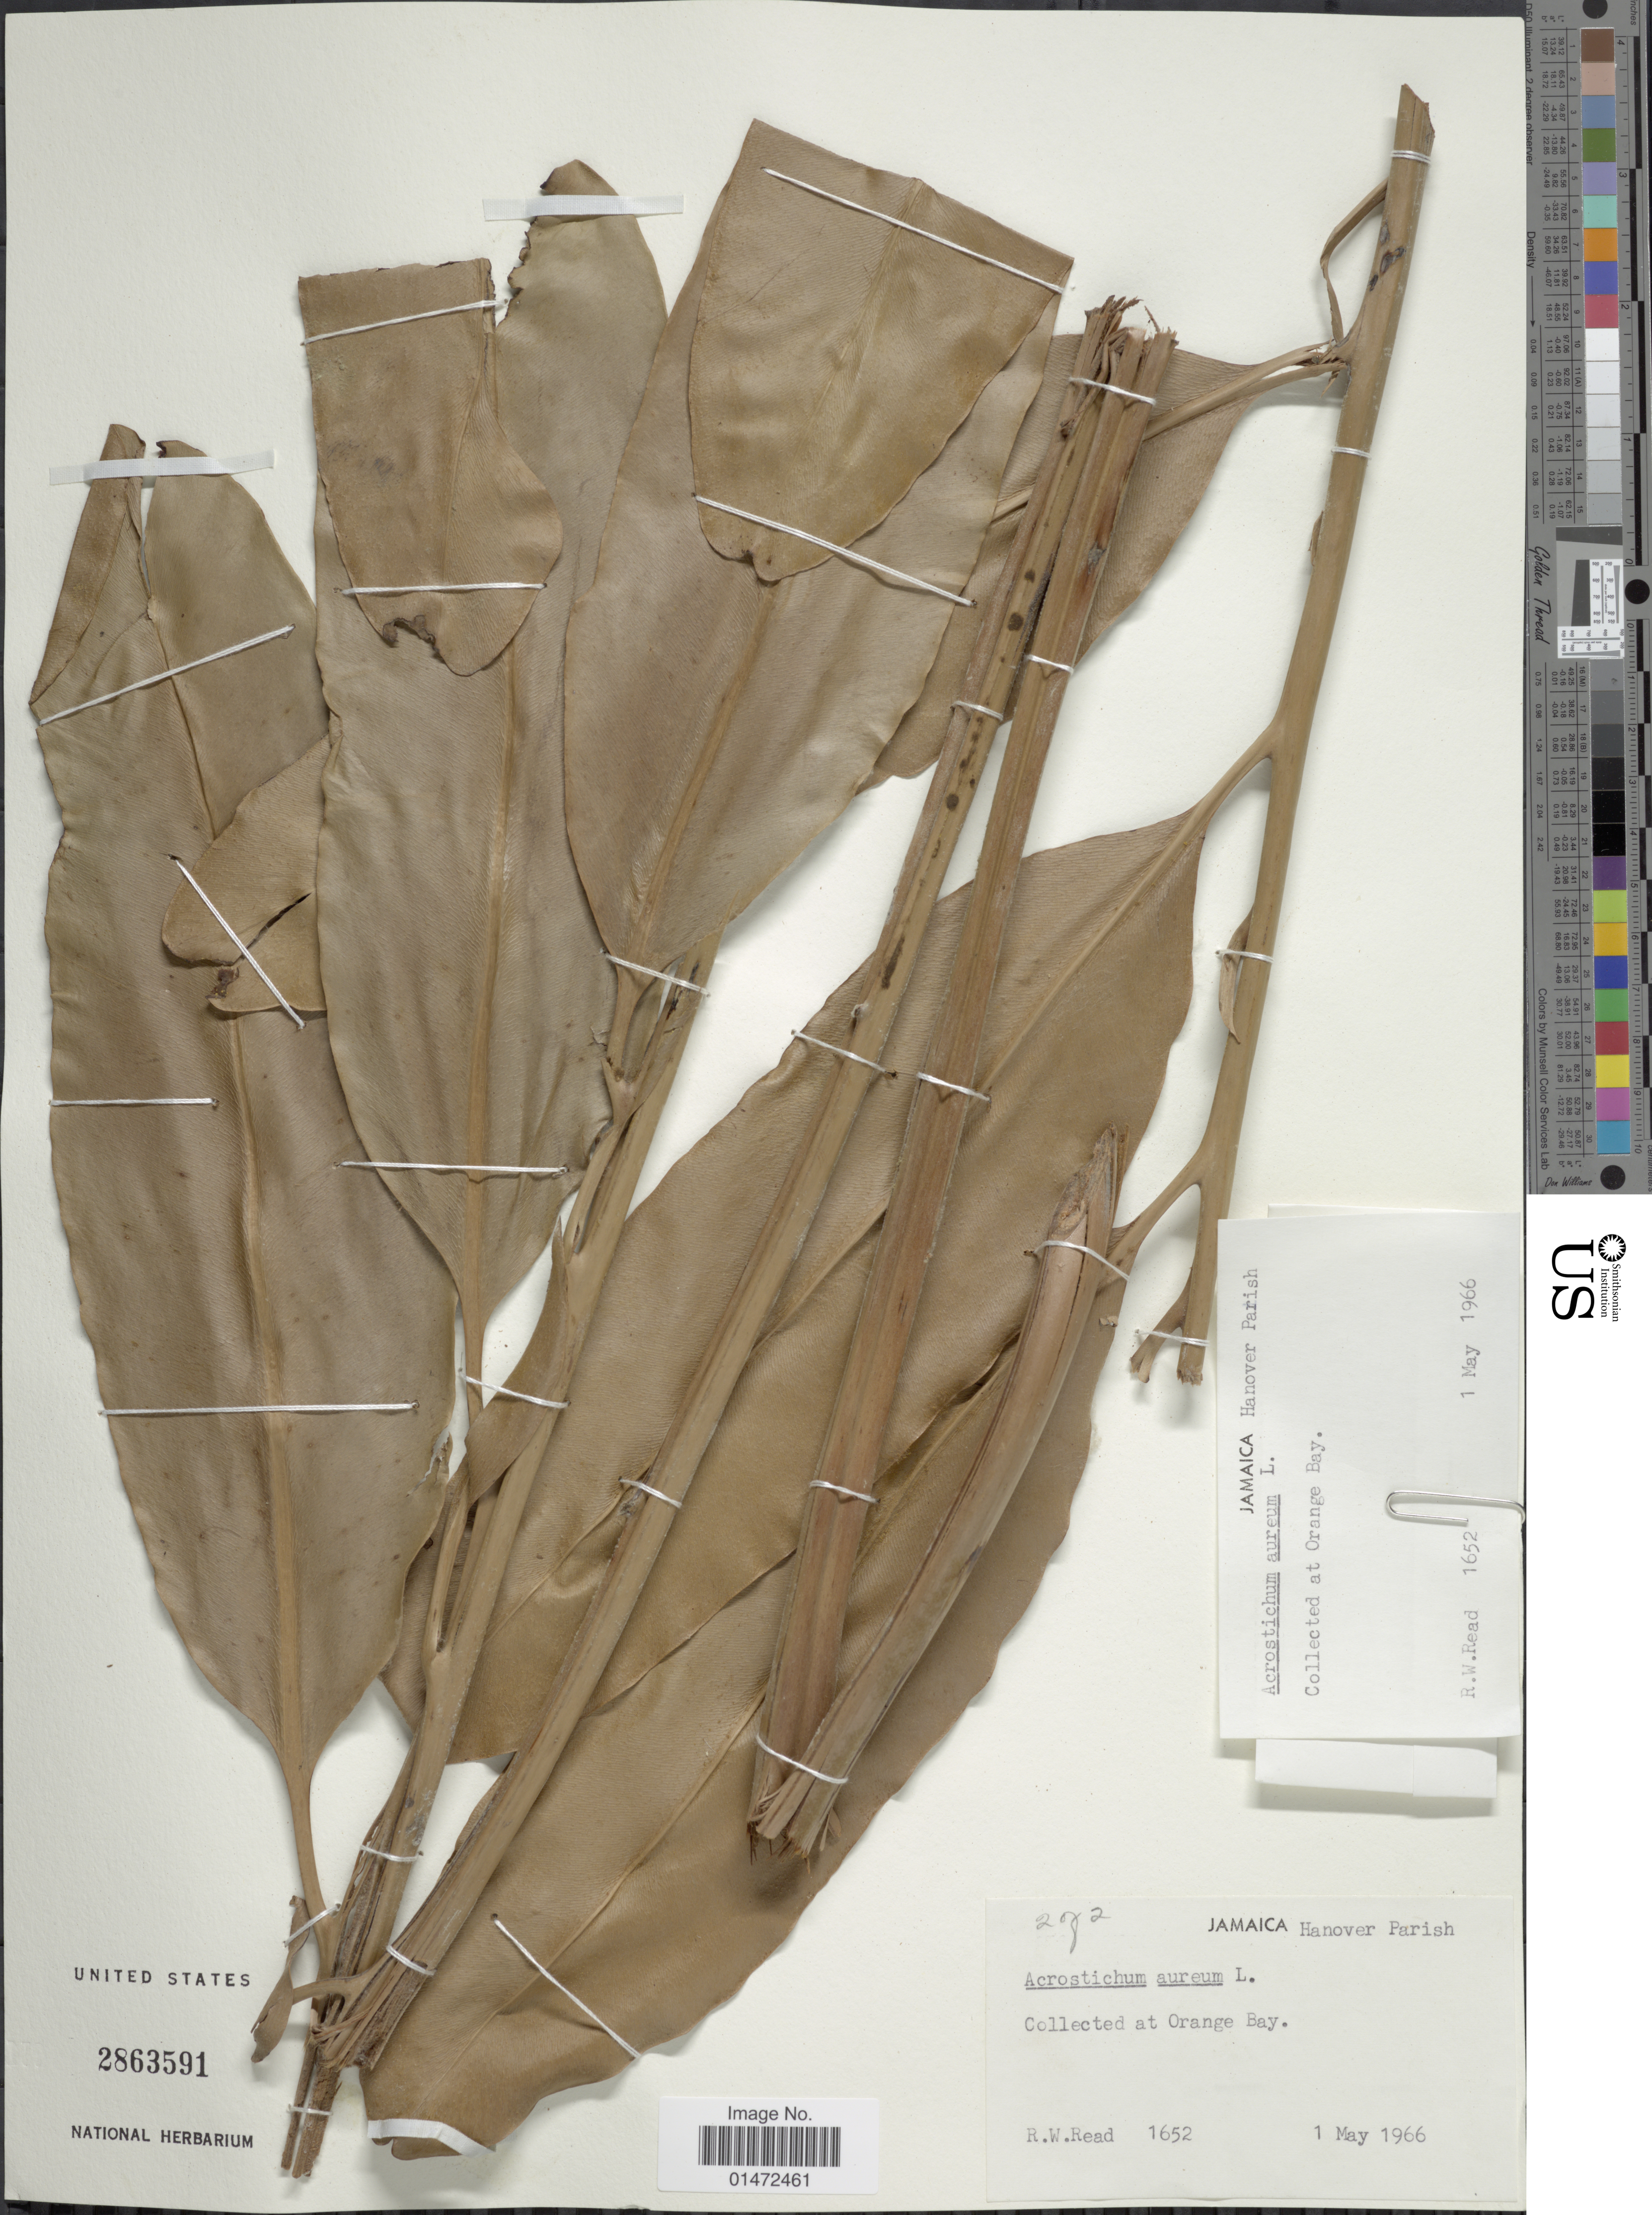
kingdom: Plantae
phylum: Tracheophyta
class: Polypodiopsida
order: Polypodiales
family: Pteridaceae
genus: Acrostichum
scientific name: Acrostichum aureum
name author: L.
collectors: R. W. Read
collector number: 1652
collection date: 1966-05-01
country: Jamaica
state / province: Hanover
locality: Collected at Orange Bay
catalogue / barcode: US 2863591